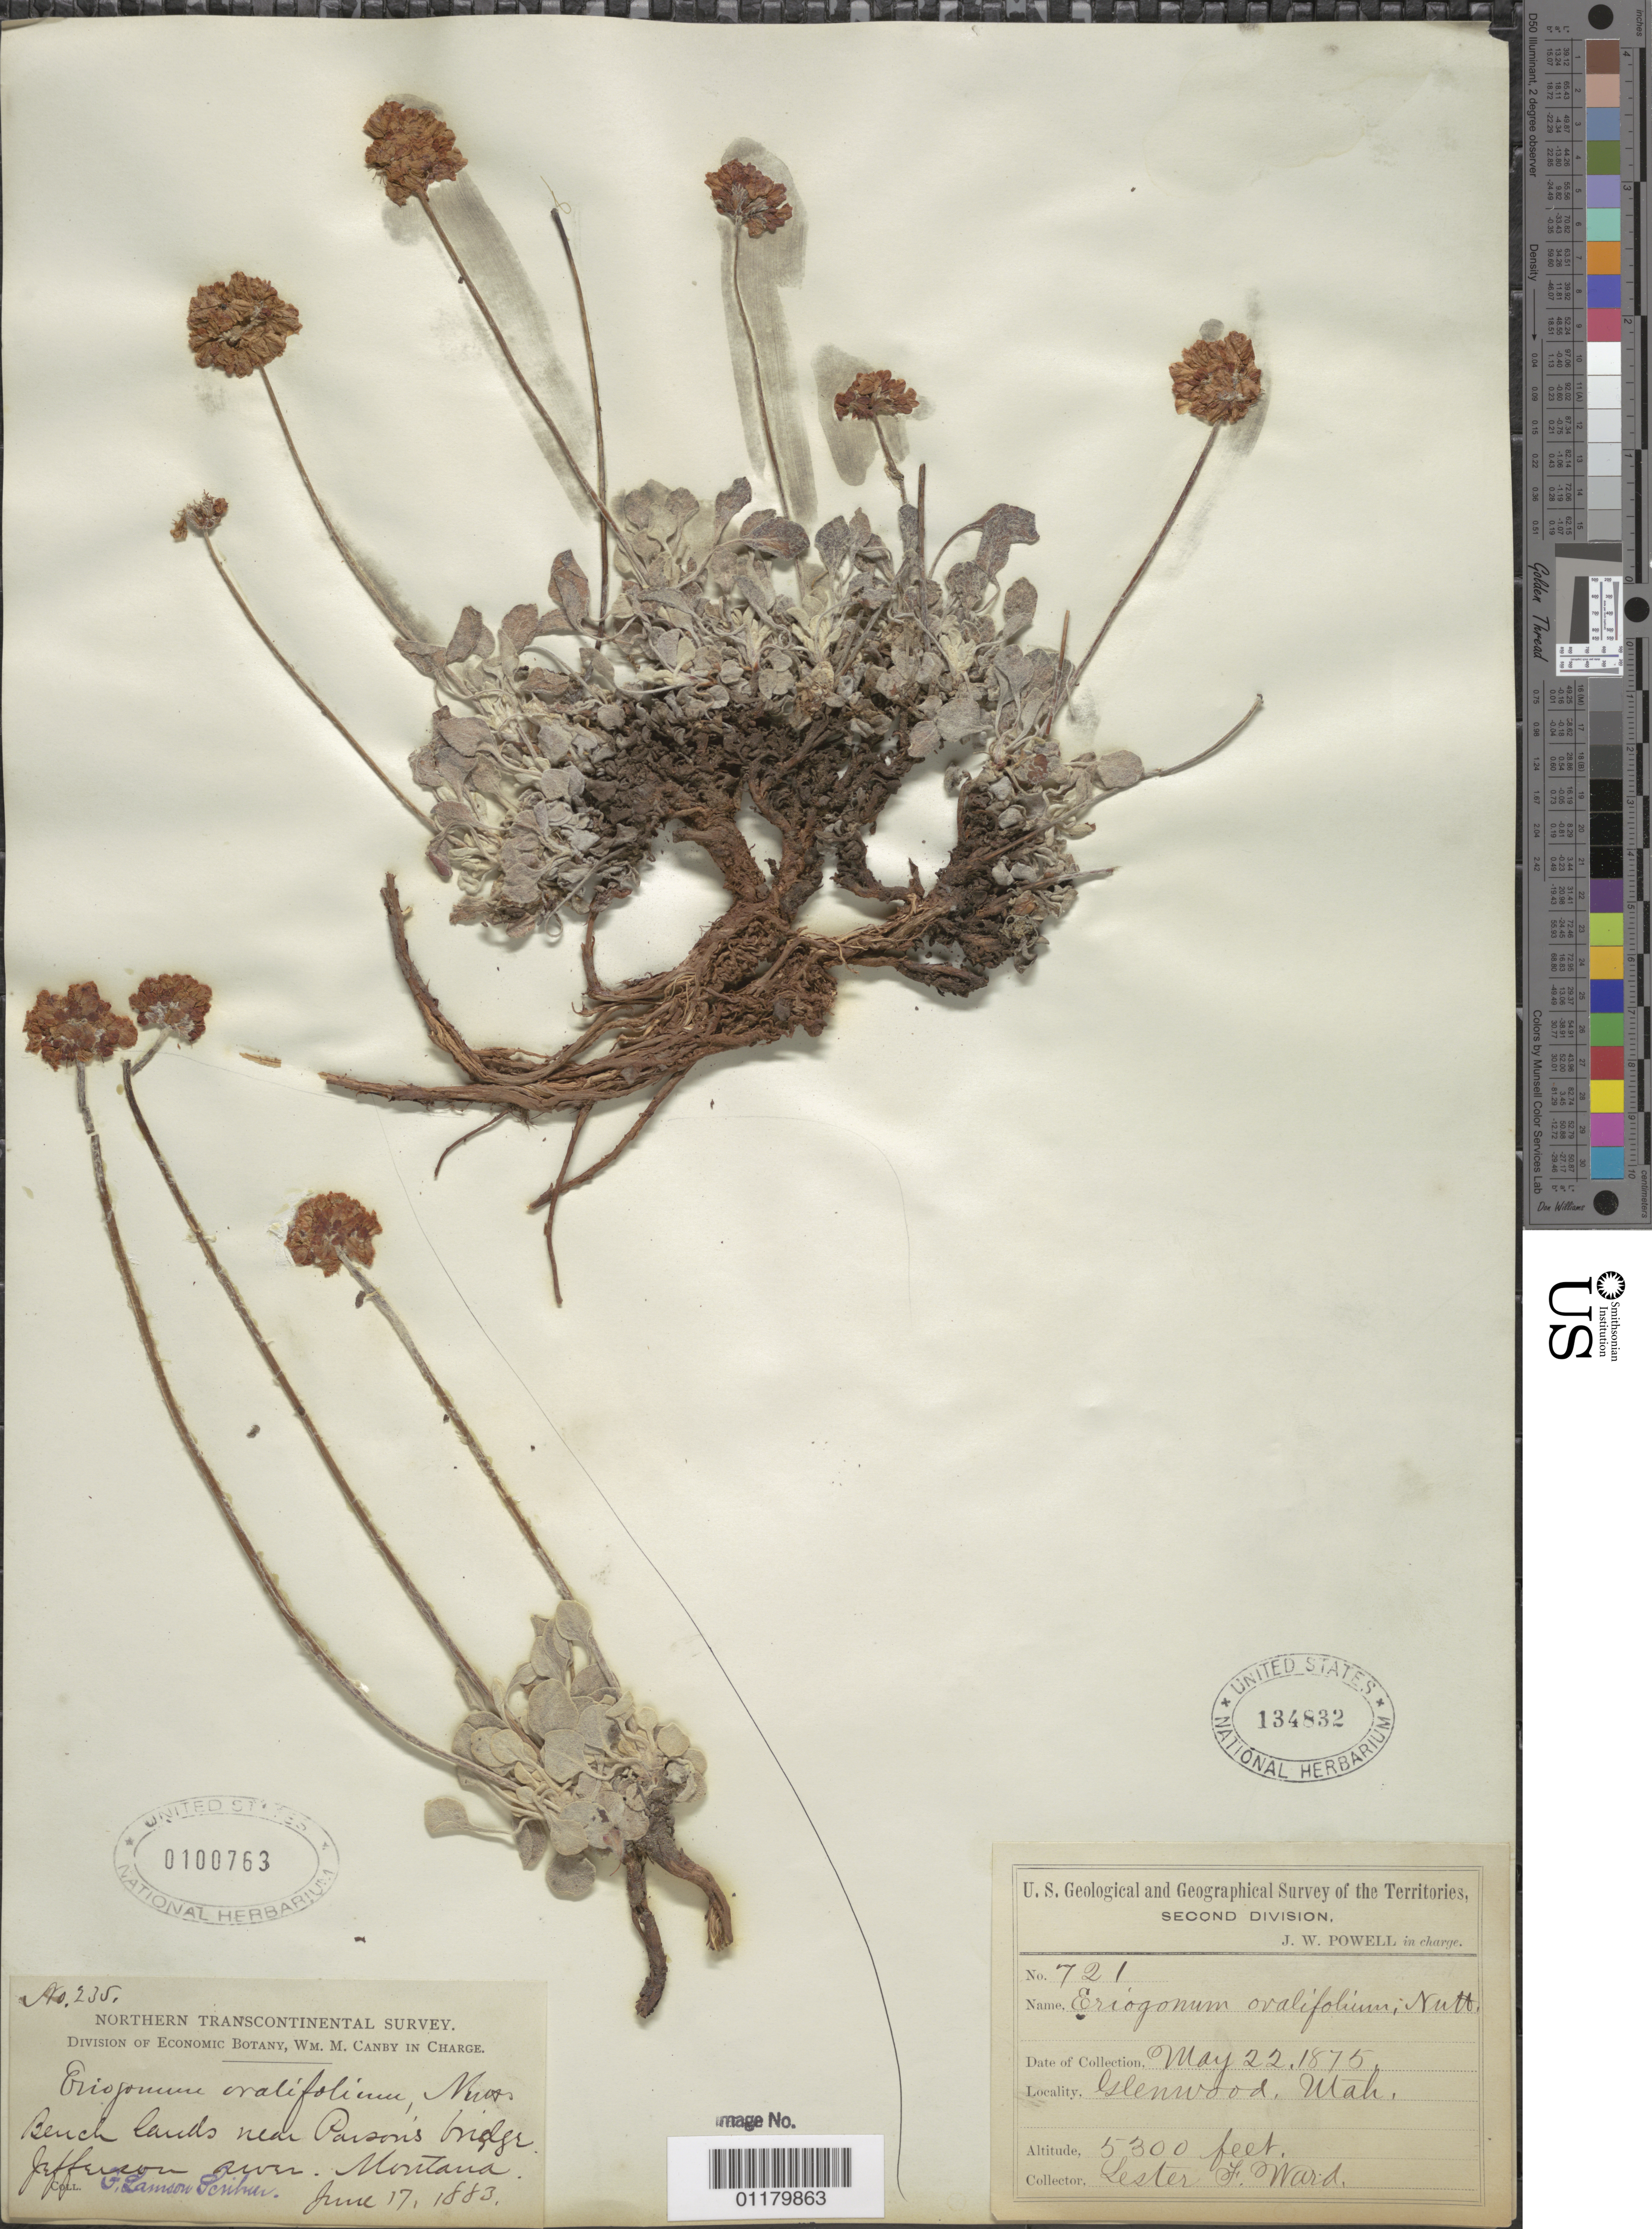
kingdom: Plantae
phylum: Tracheophyta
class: Magnoliopsida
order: Caryophyllales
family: Polygonaceae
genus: Eriogonum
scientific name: Eriogonum ovalifolium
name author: Nutt.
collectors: L. F. Ward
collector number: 721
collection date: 1875-05-22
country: United States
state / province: Utah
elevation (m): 1615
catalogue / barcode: US 134832-2